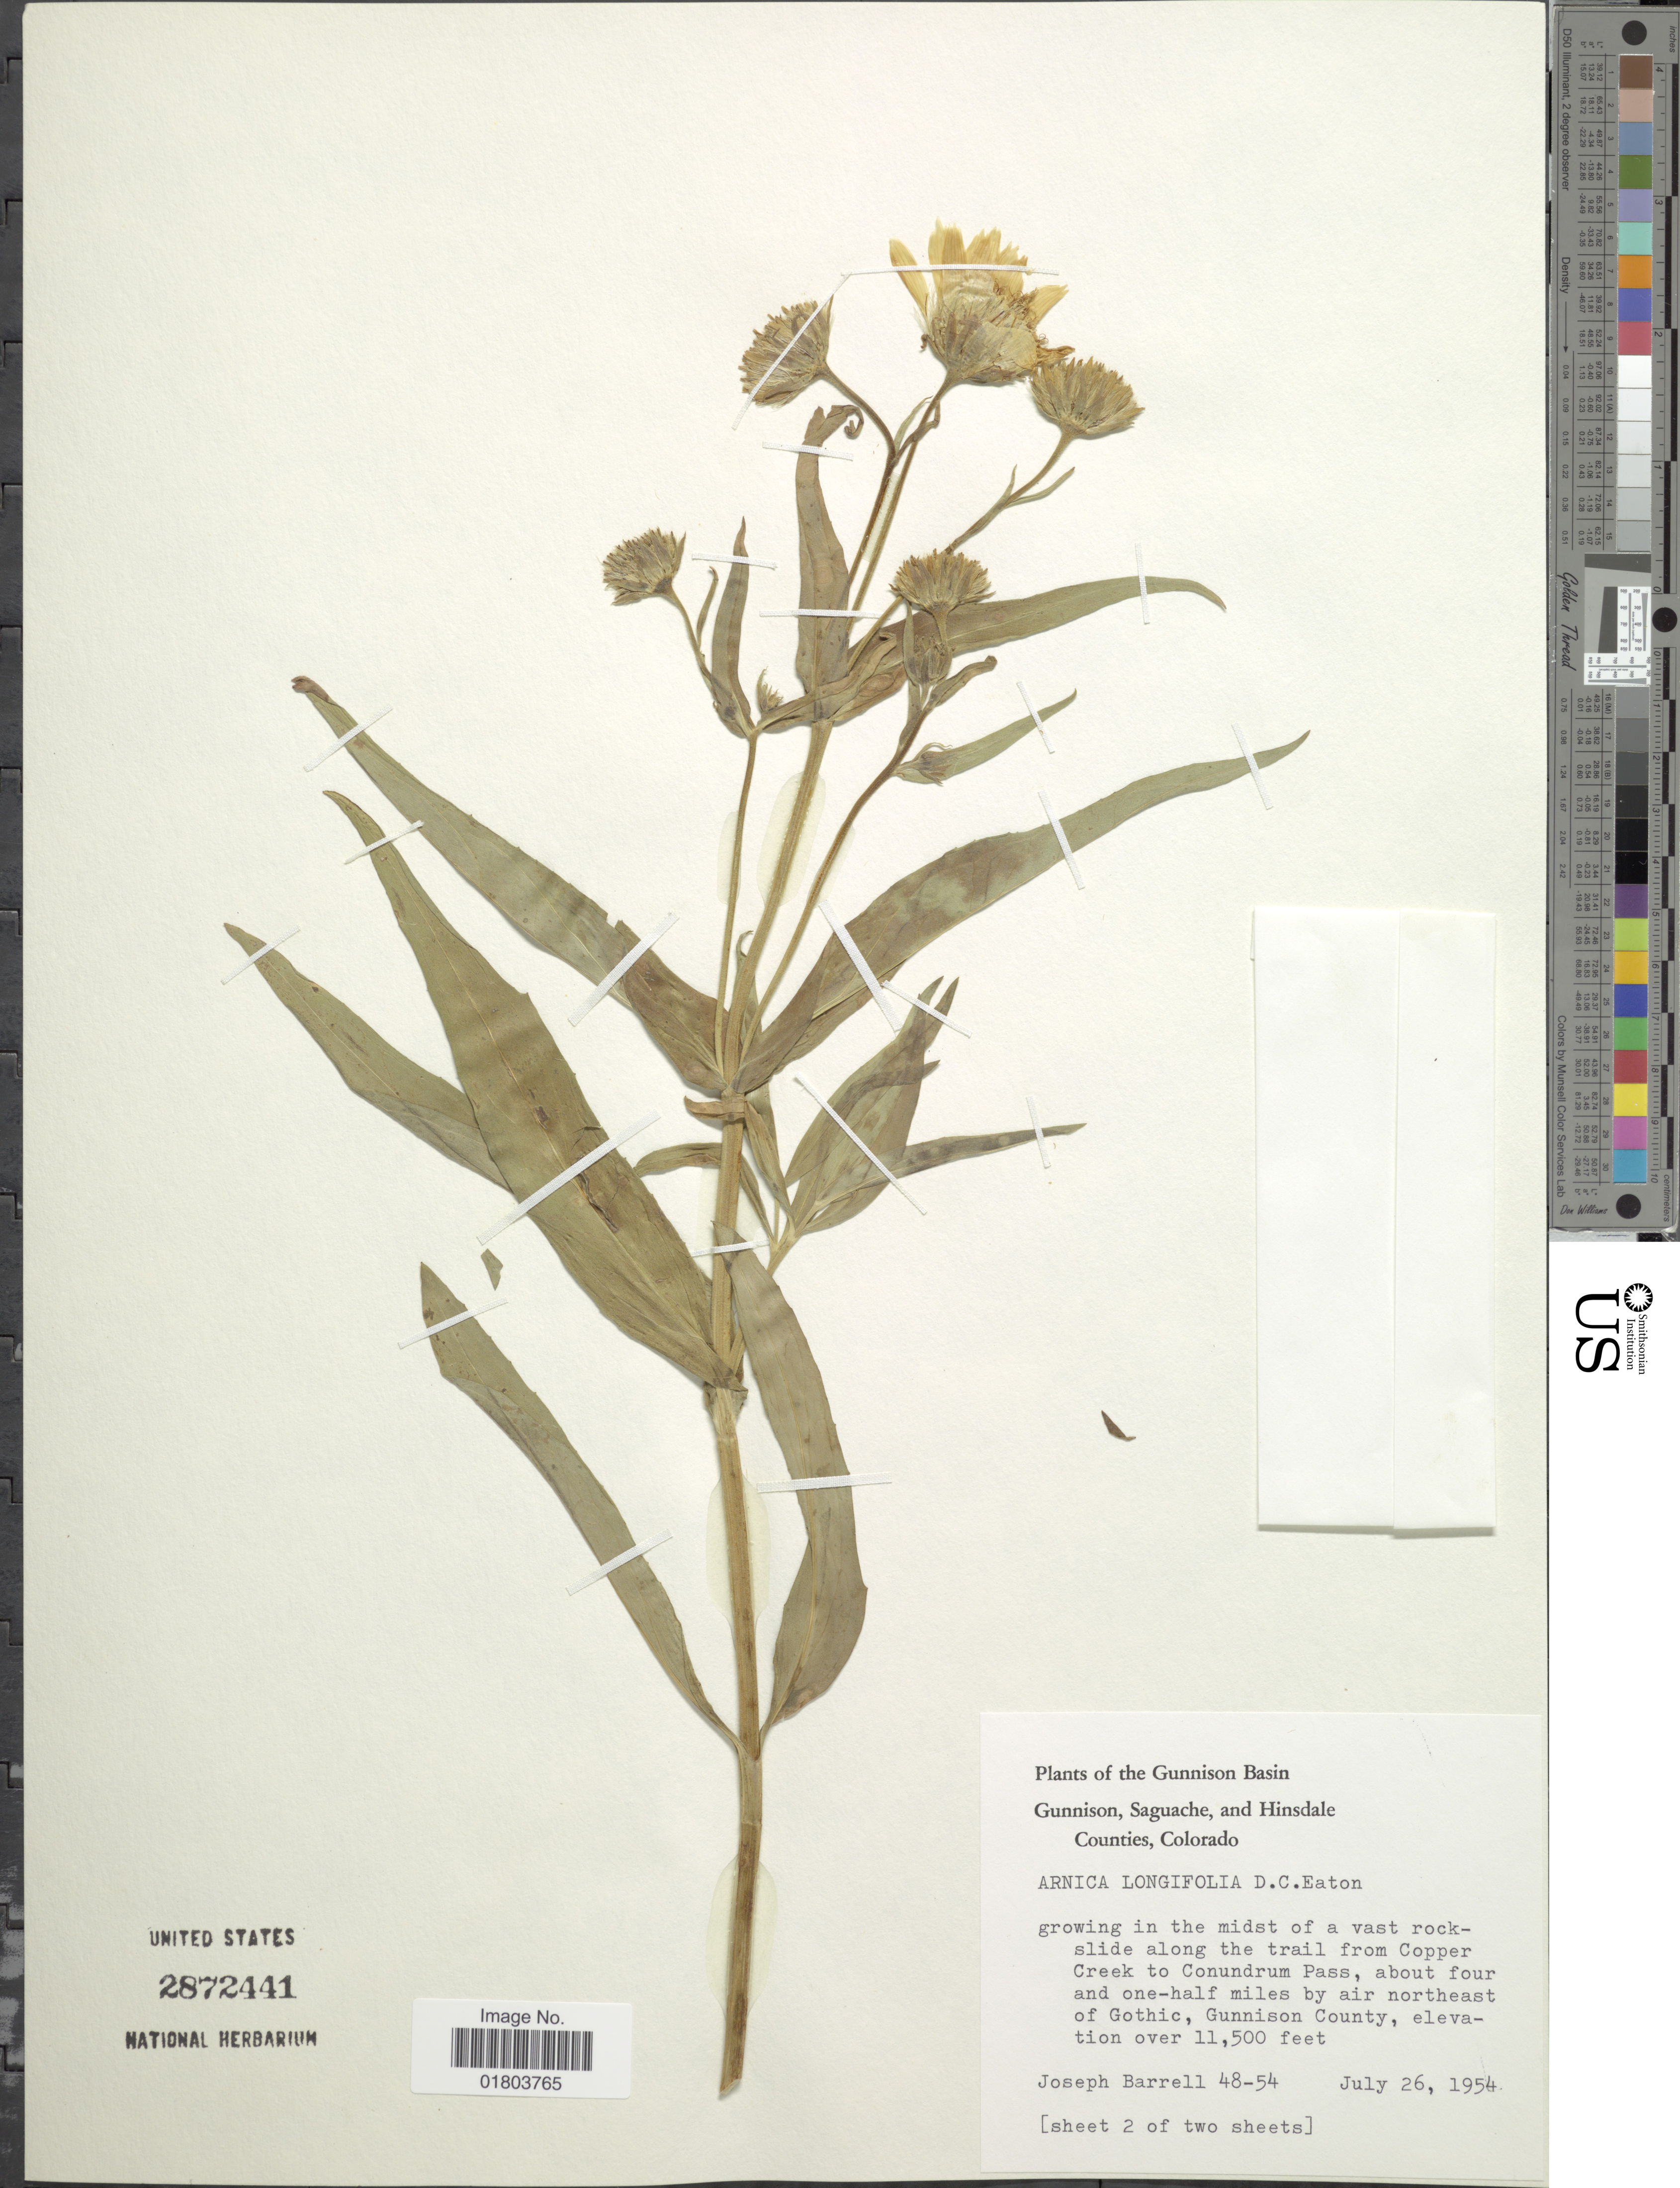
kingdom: Plantae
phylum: Tracheophyta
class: Magnoliopsida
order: Asterales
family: Asteraceae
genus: Arnica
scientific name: Arnica longifolia subsp. genuina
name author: Maguire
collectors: J. Barrell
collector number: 48-54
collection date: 1954-07-26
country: United States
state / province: Colorado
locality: The Gunnison Basin Gunnison, Saguache, and Hinsdale Counties, growing in the midst of a vast rockslide along the trail from Copper Creek to Conundrum Pass, about four and one-half miles by air northeast of Gothic, Gunnison County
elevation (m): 3505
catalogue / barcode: US 2872441